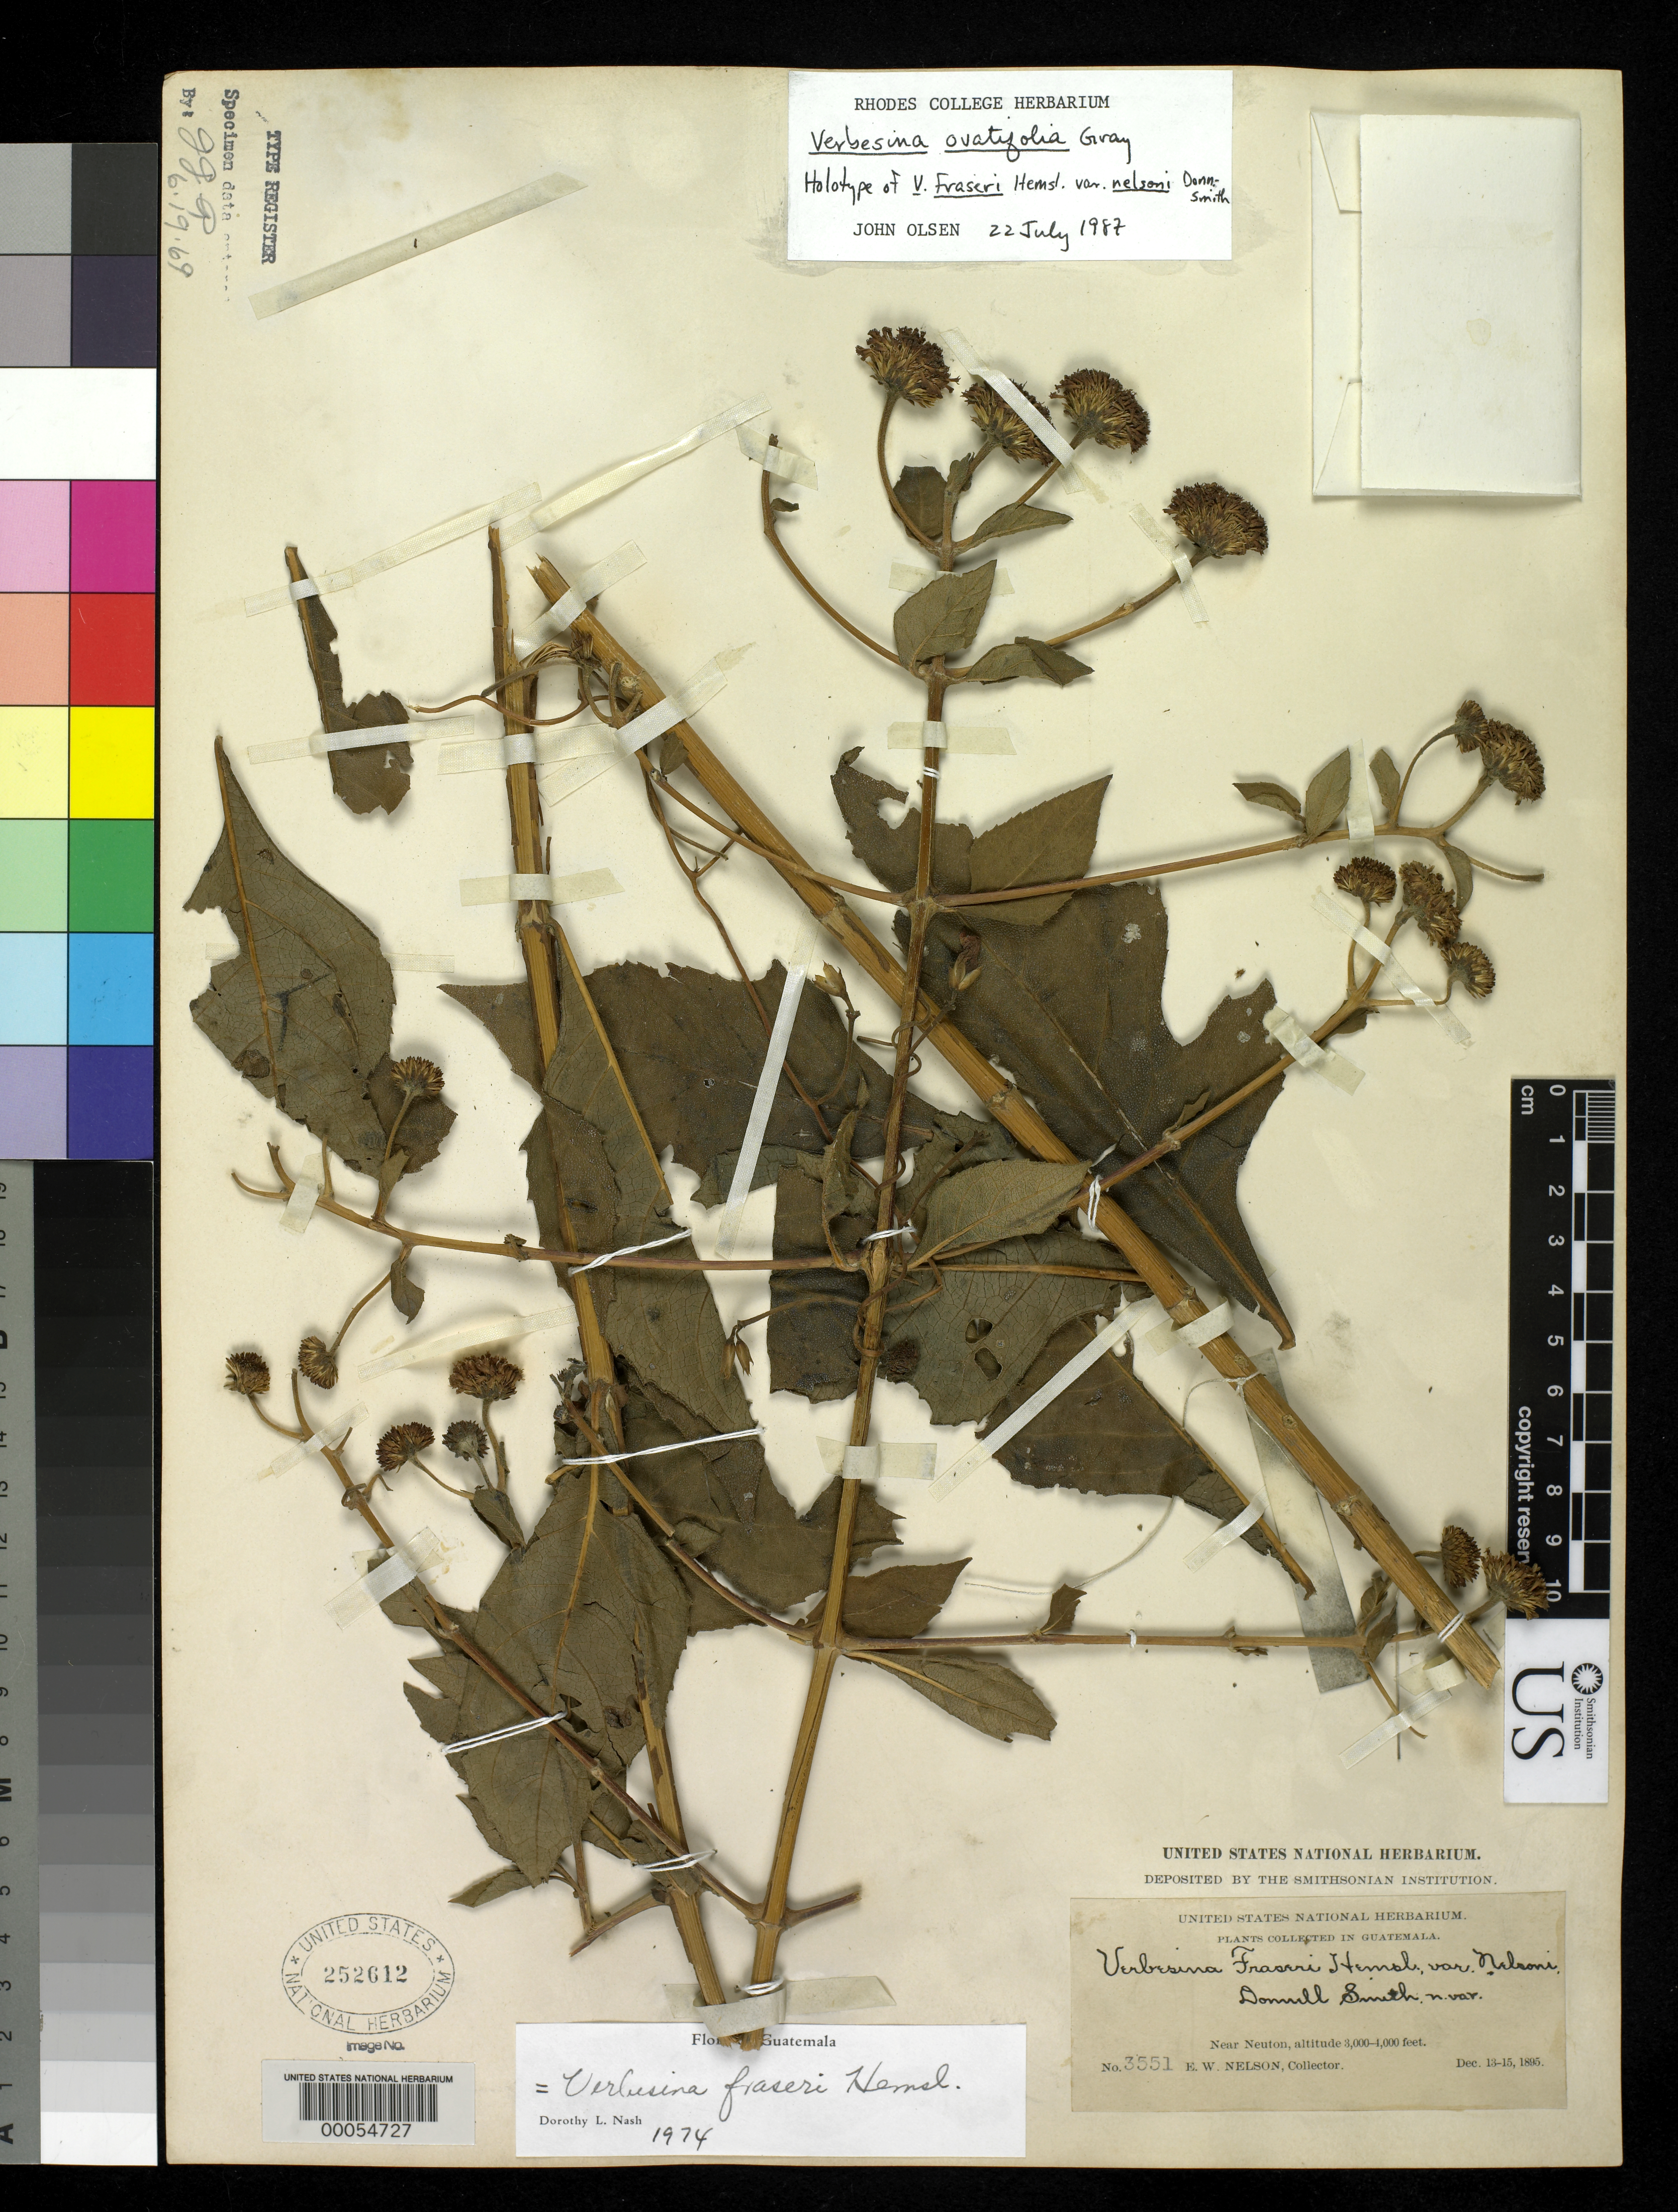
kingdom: Plantae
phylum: Tracheophyta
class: Magnoliopsida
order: Asterales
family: Asteraceae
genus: Verbesina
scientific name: Verbesina fraseri var. nelsoni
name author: Donn. Sm.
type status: Lectotype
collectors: E. W. Nelson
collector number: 3551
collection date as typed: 13 Dec 1895 to 15 Dec 1895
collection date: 1895-12-13/1895-12-15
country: Guatemala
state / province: Huehuetenango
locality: Near Neuton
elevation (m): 914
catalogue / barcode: US 252612